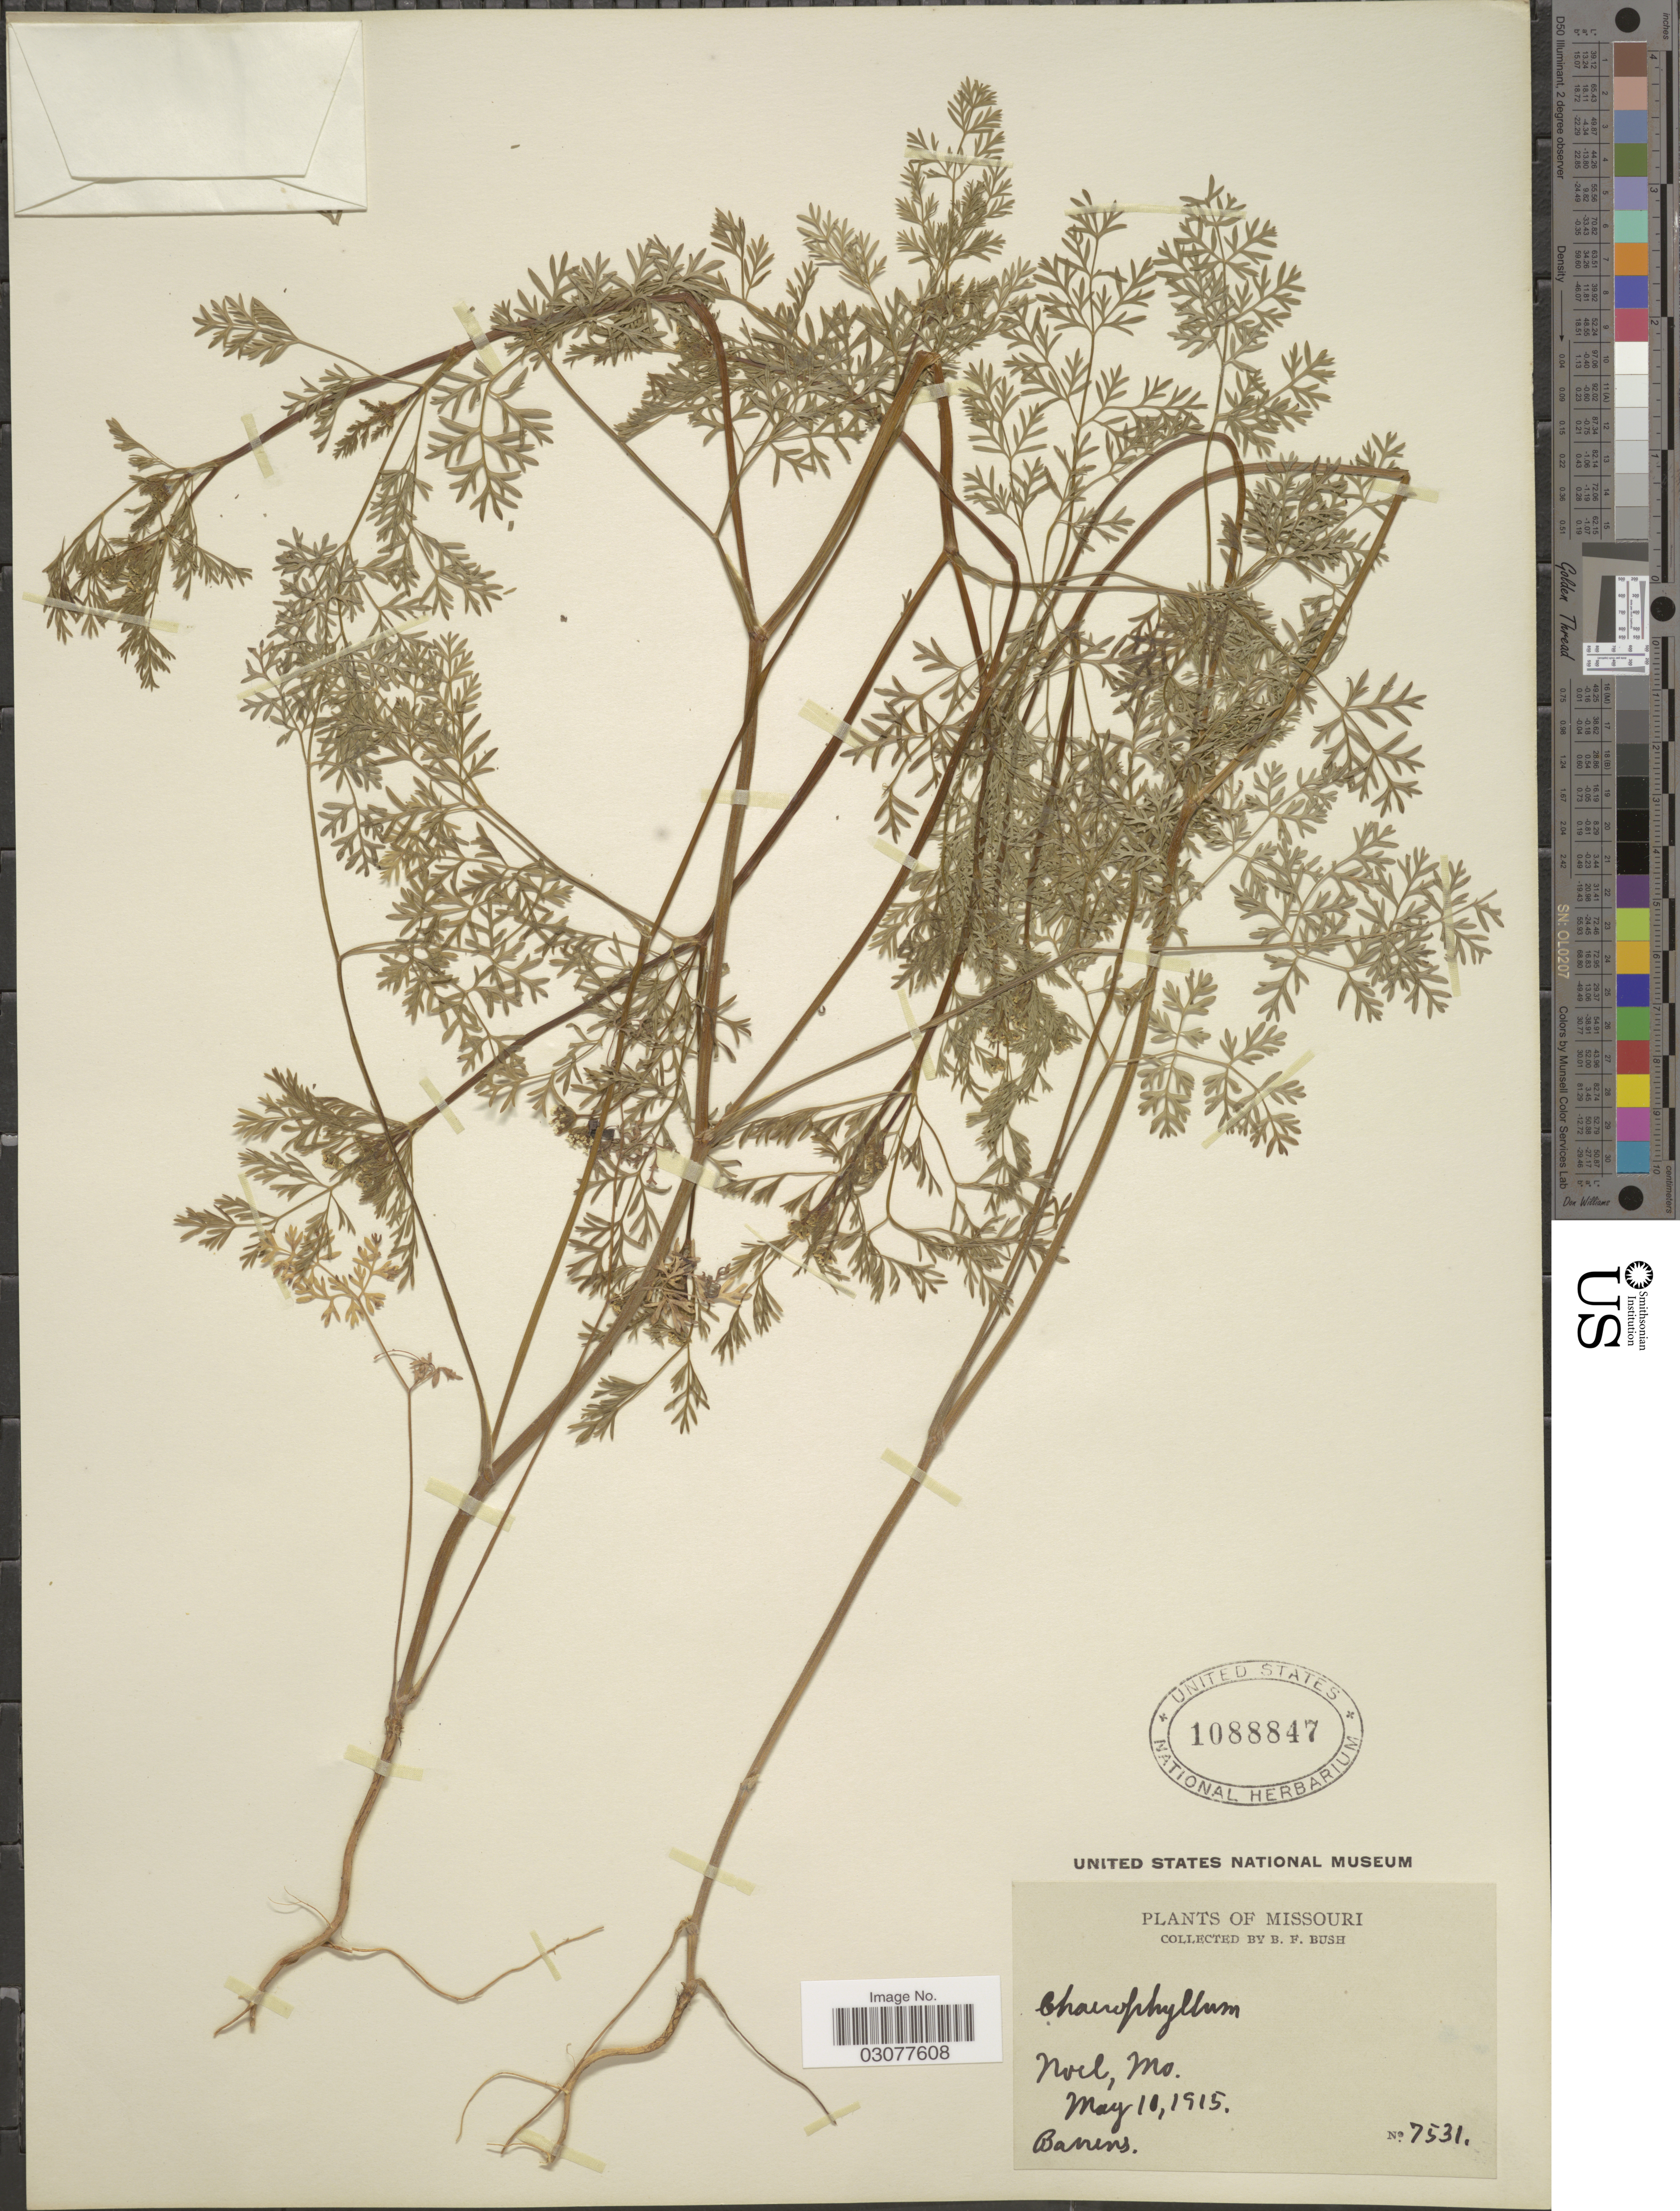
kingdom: Plantae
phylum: Tracheophyta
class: Magnoliopsida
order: Apiales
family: Apiaceae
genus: Chaerophyllum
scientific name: Chaerophyllum texanum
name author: J.M. Coult. & Rose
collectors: B. F. Bush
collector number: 7531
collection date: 1915-05-10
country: United States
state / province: Missouri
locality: Noel.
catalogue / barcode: US 1088847